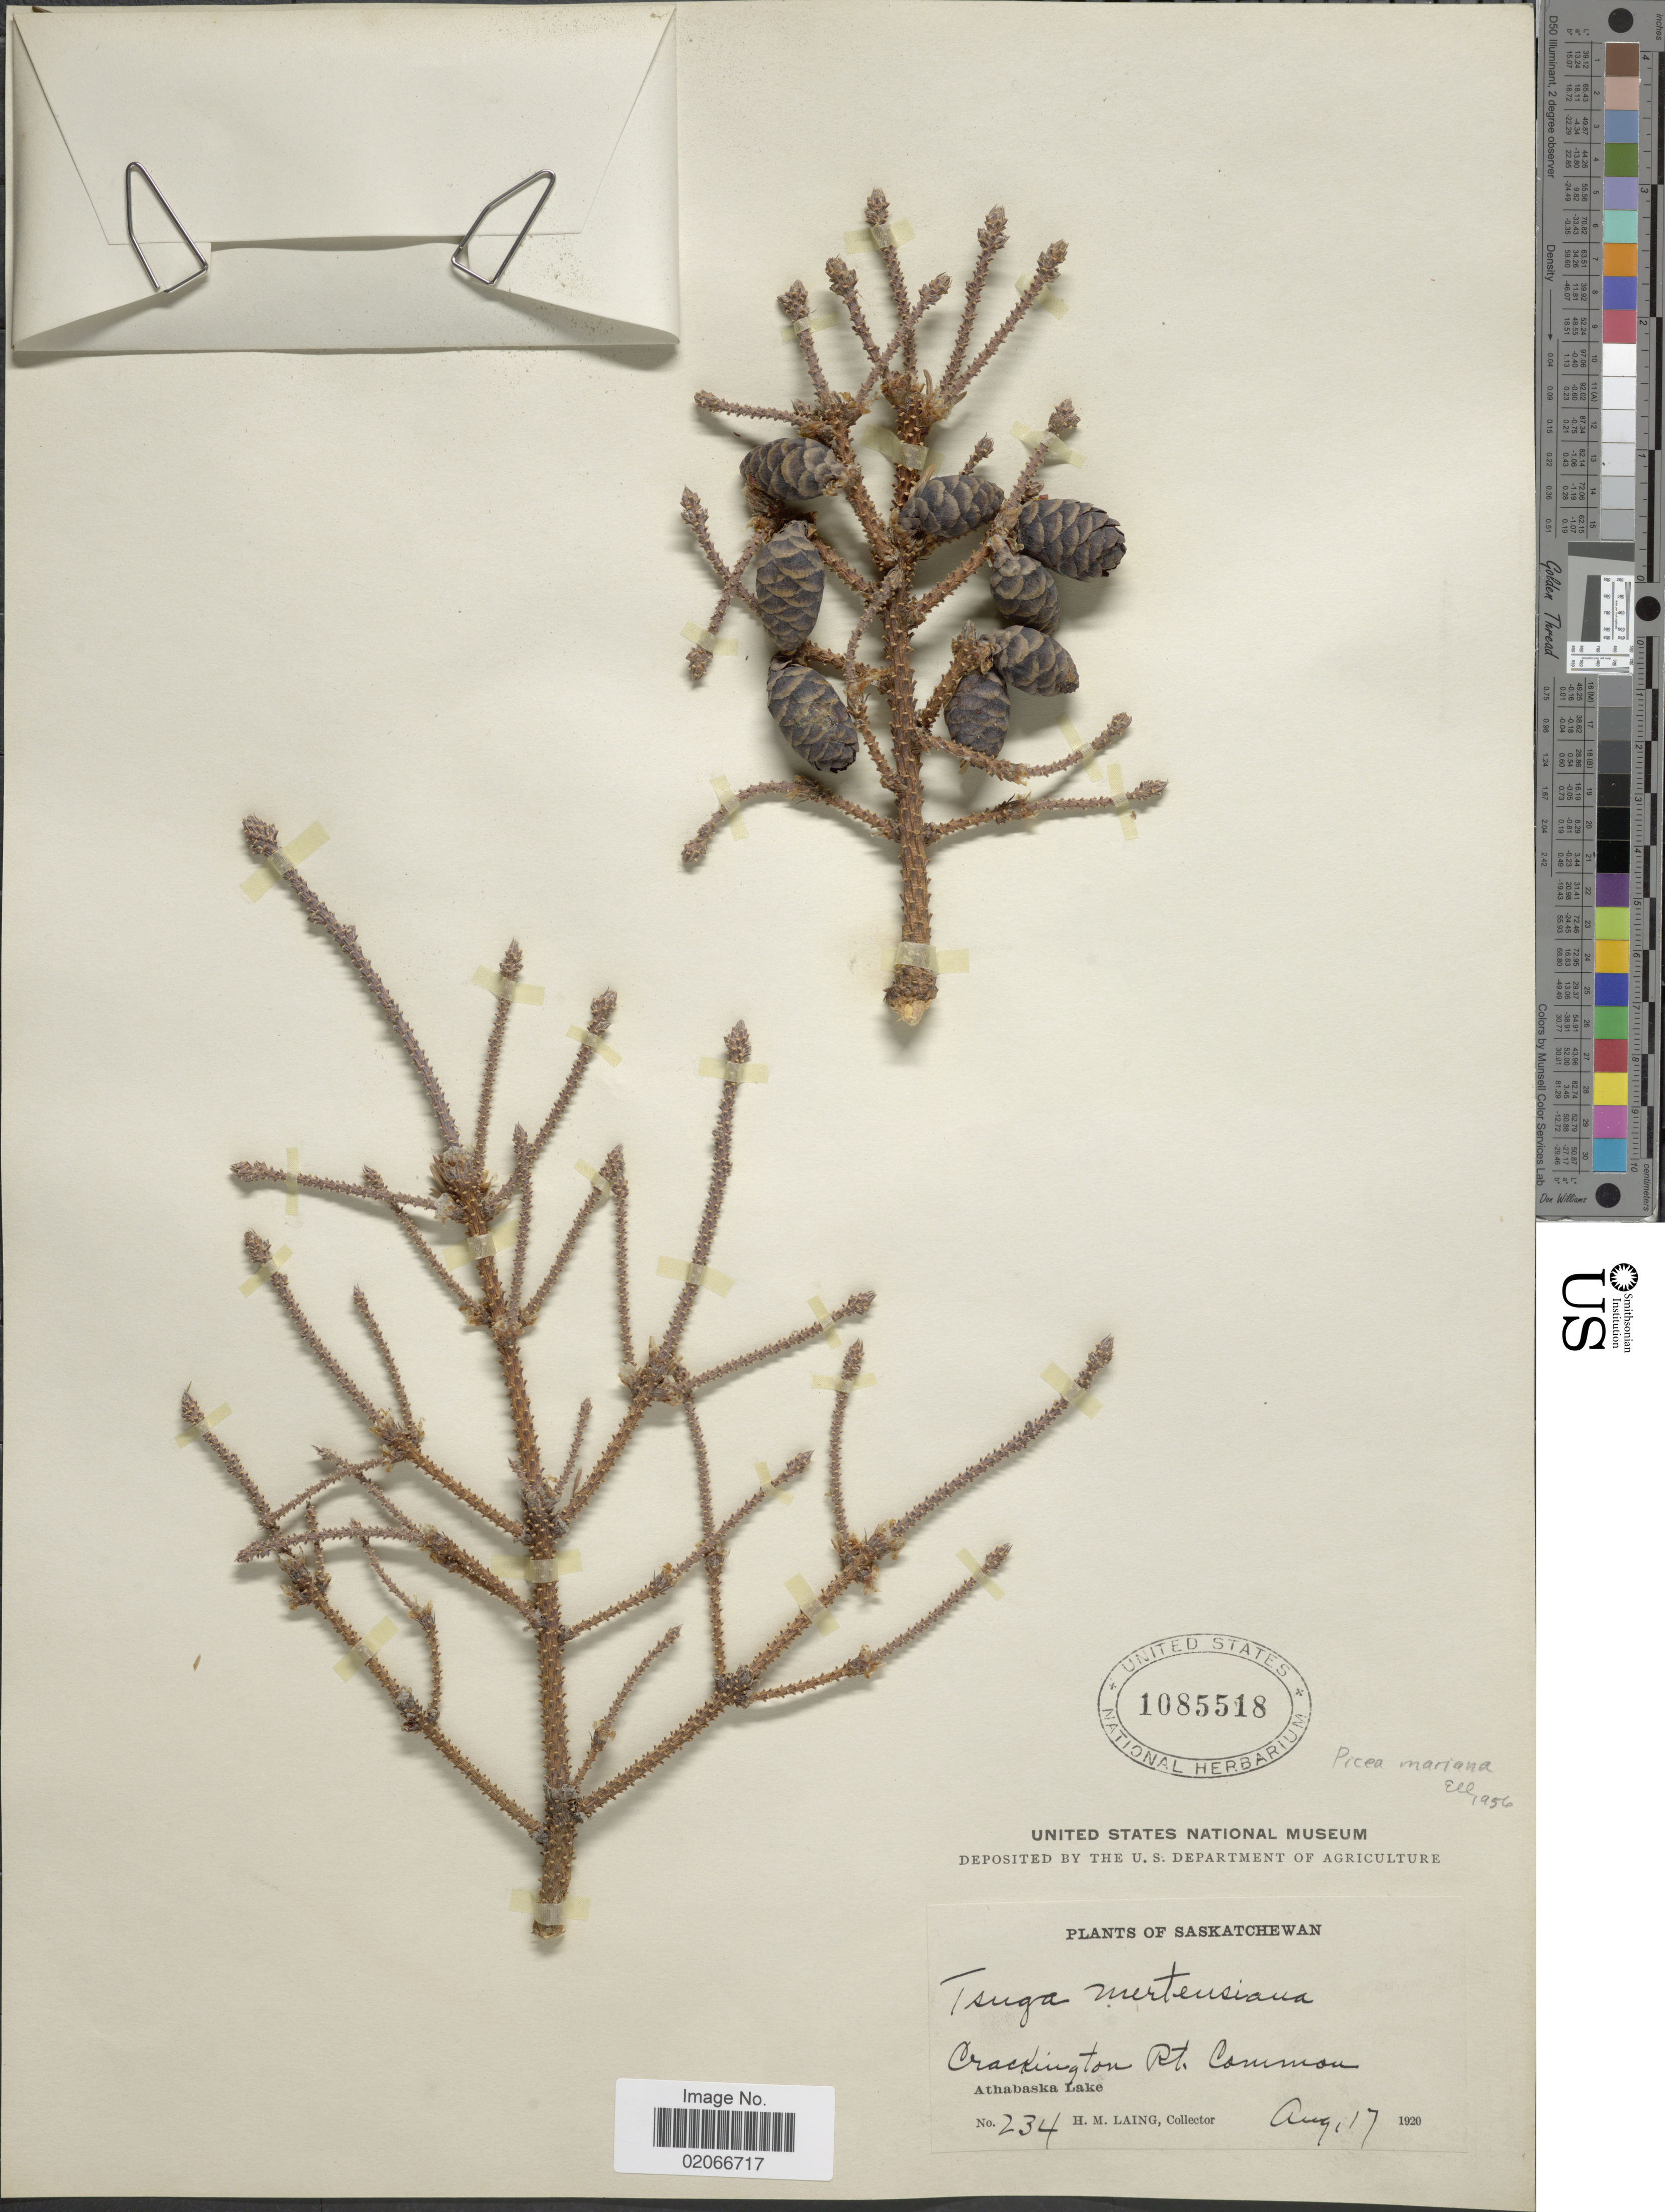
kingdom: Plantae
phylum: Tracheophyta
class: Pinopsida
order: Pinales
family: Pinaceae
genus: Picea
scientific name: Picea mariana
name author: (Mill.) Britton, Stearns & Poggenb.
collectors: H. Laing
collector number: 234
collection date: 1920-08-17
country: Canada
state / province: Saskatchewan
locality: Crackington Rt., Athabaska Lake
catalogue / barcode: US 1085518